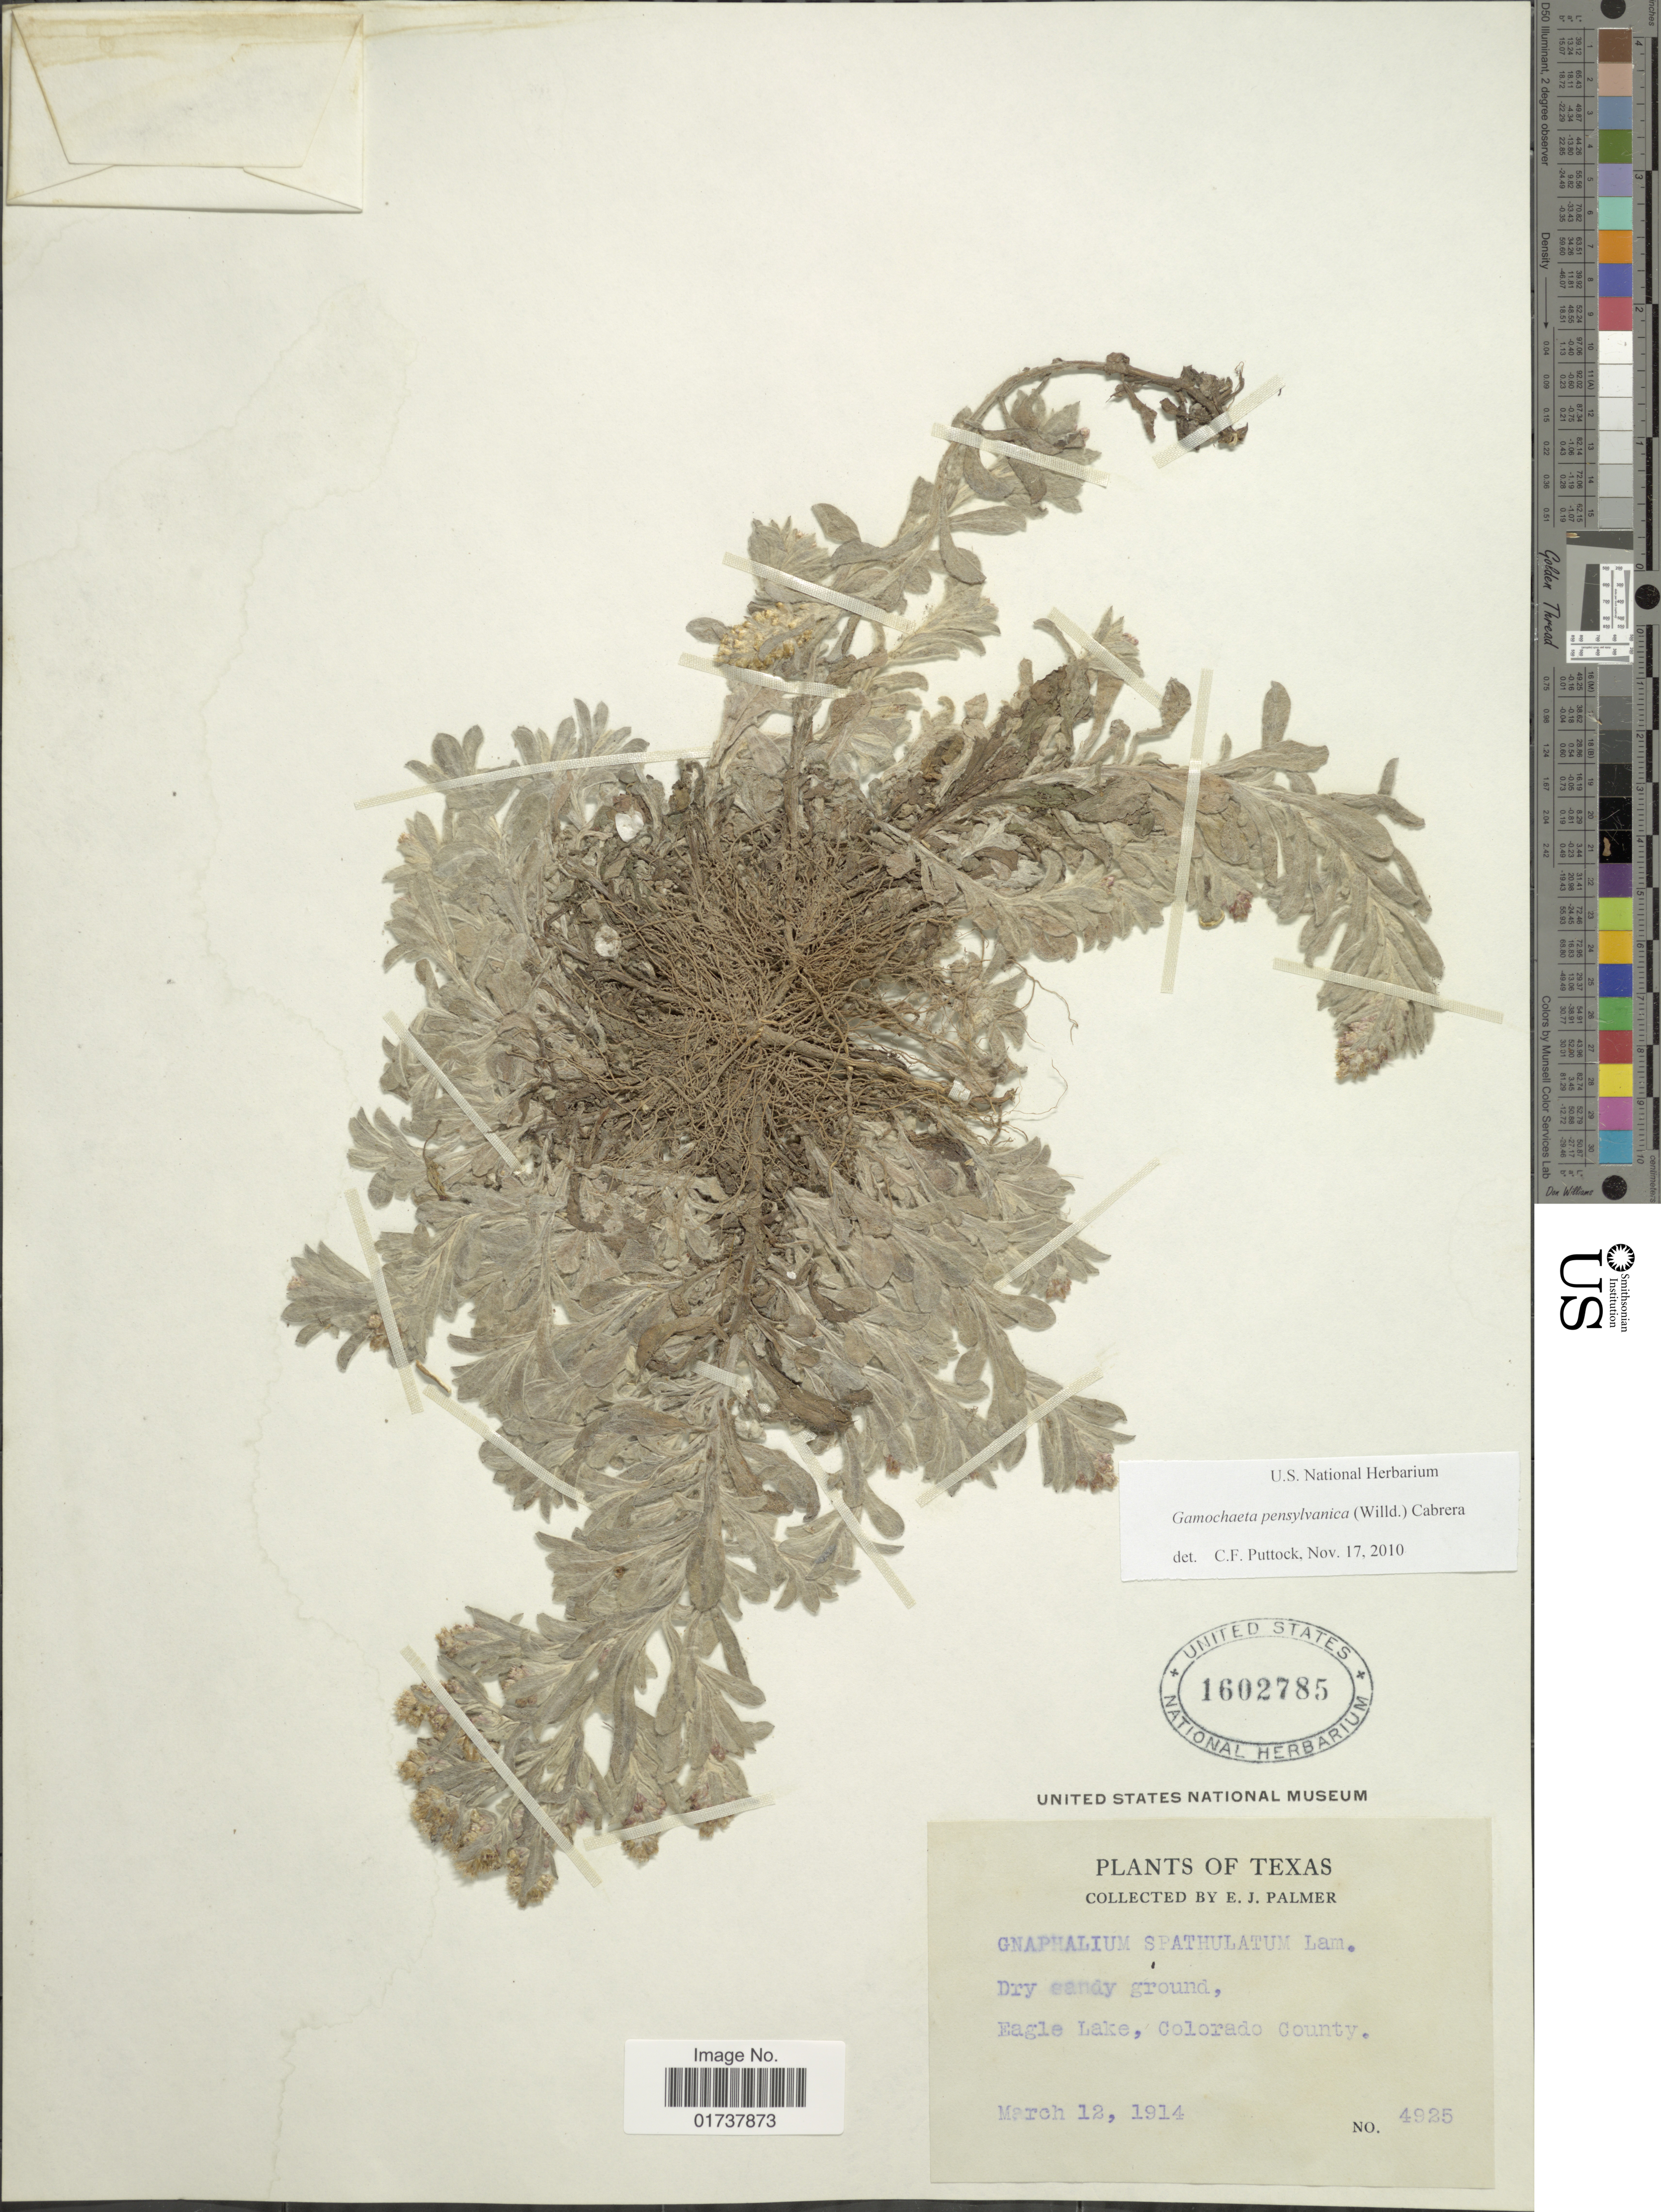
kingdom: Plantae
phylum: Tracheophyta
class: Magnoliopsida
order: Asterales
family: Asteraceae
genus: Gamochaeta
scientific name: Gamochaeta pensylvanica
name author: (Willd.) Cabrera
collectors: E. J. Palmer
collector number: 4925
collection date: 1914-03-12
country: United States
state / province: Texas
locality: Eagle Lake, Colorado County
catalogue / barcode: US 1602785